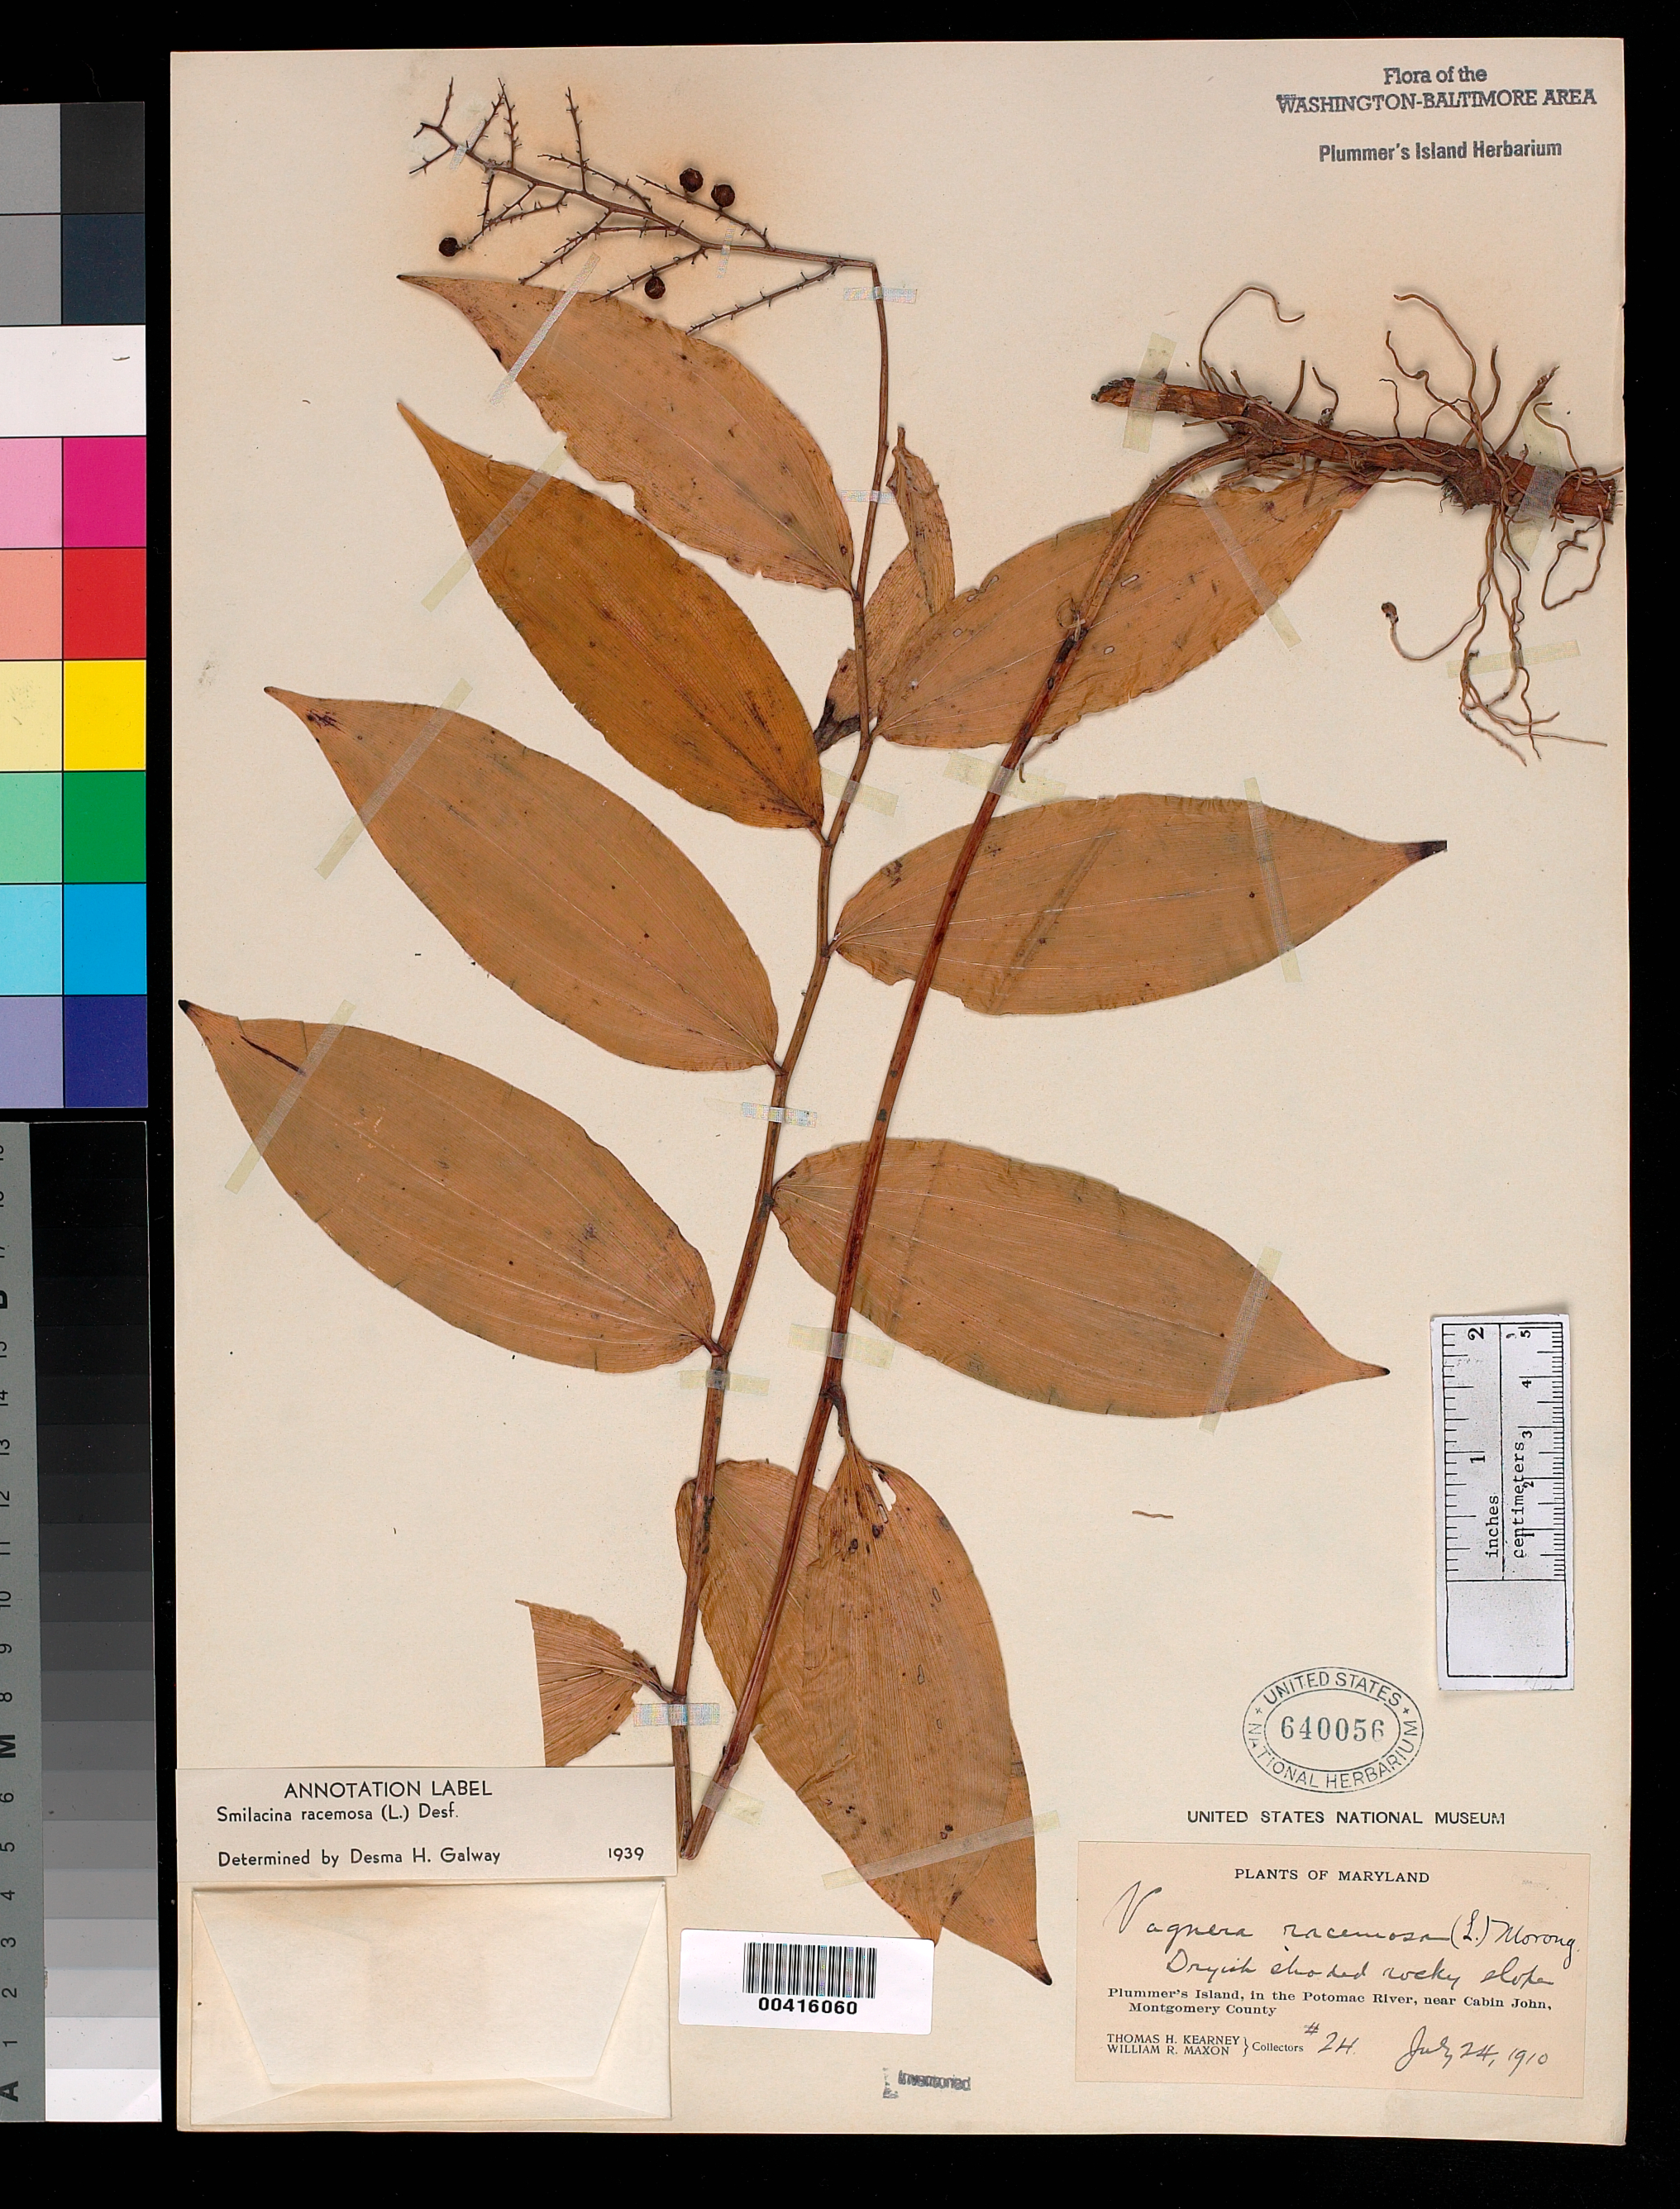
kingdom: Plantae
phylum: Tracheophyta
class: Liliopsida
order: Asparagales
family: Asparagaceae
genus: Maianthemum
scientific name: Maianthemum racemosum subsp. racemosum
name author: (L.) Link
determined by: Strong, Mark T., (BOT), Smithsonian Institution - National Museum of Natural History (UNITED STATES)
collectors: T. H. Kearney & W. R. Maxon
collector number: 24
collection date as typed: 24 Jul 1910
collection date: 1910-07-24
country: United States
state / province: Maryland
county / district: Montgomery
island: Plummers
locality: Plummer's Island C. & O. Canal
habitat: Dryish shaded rocky slope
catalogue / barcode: US 640056